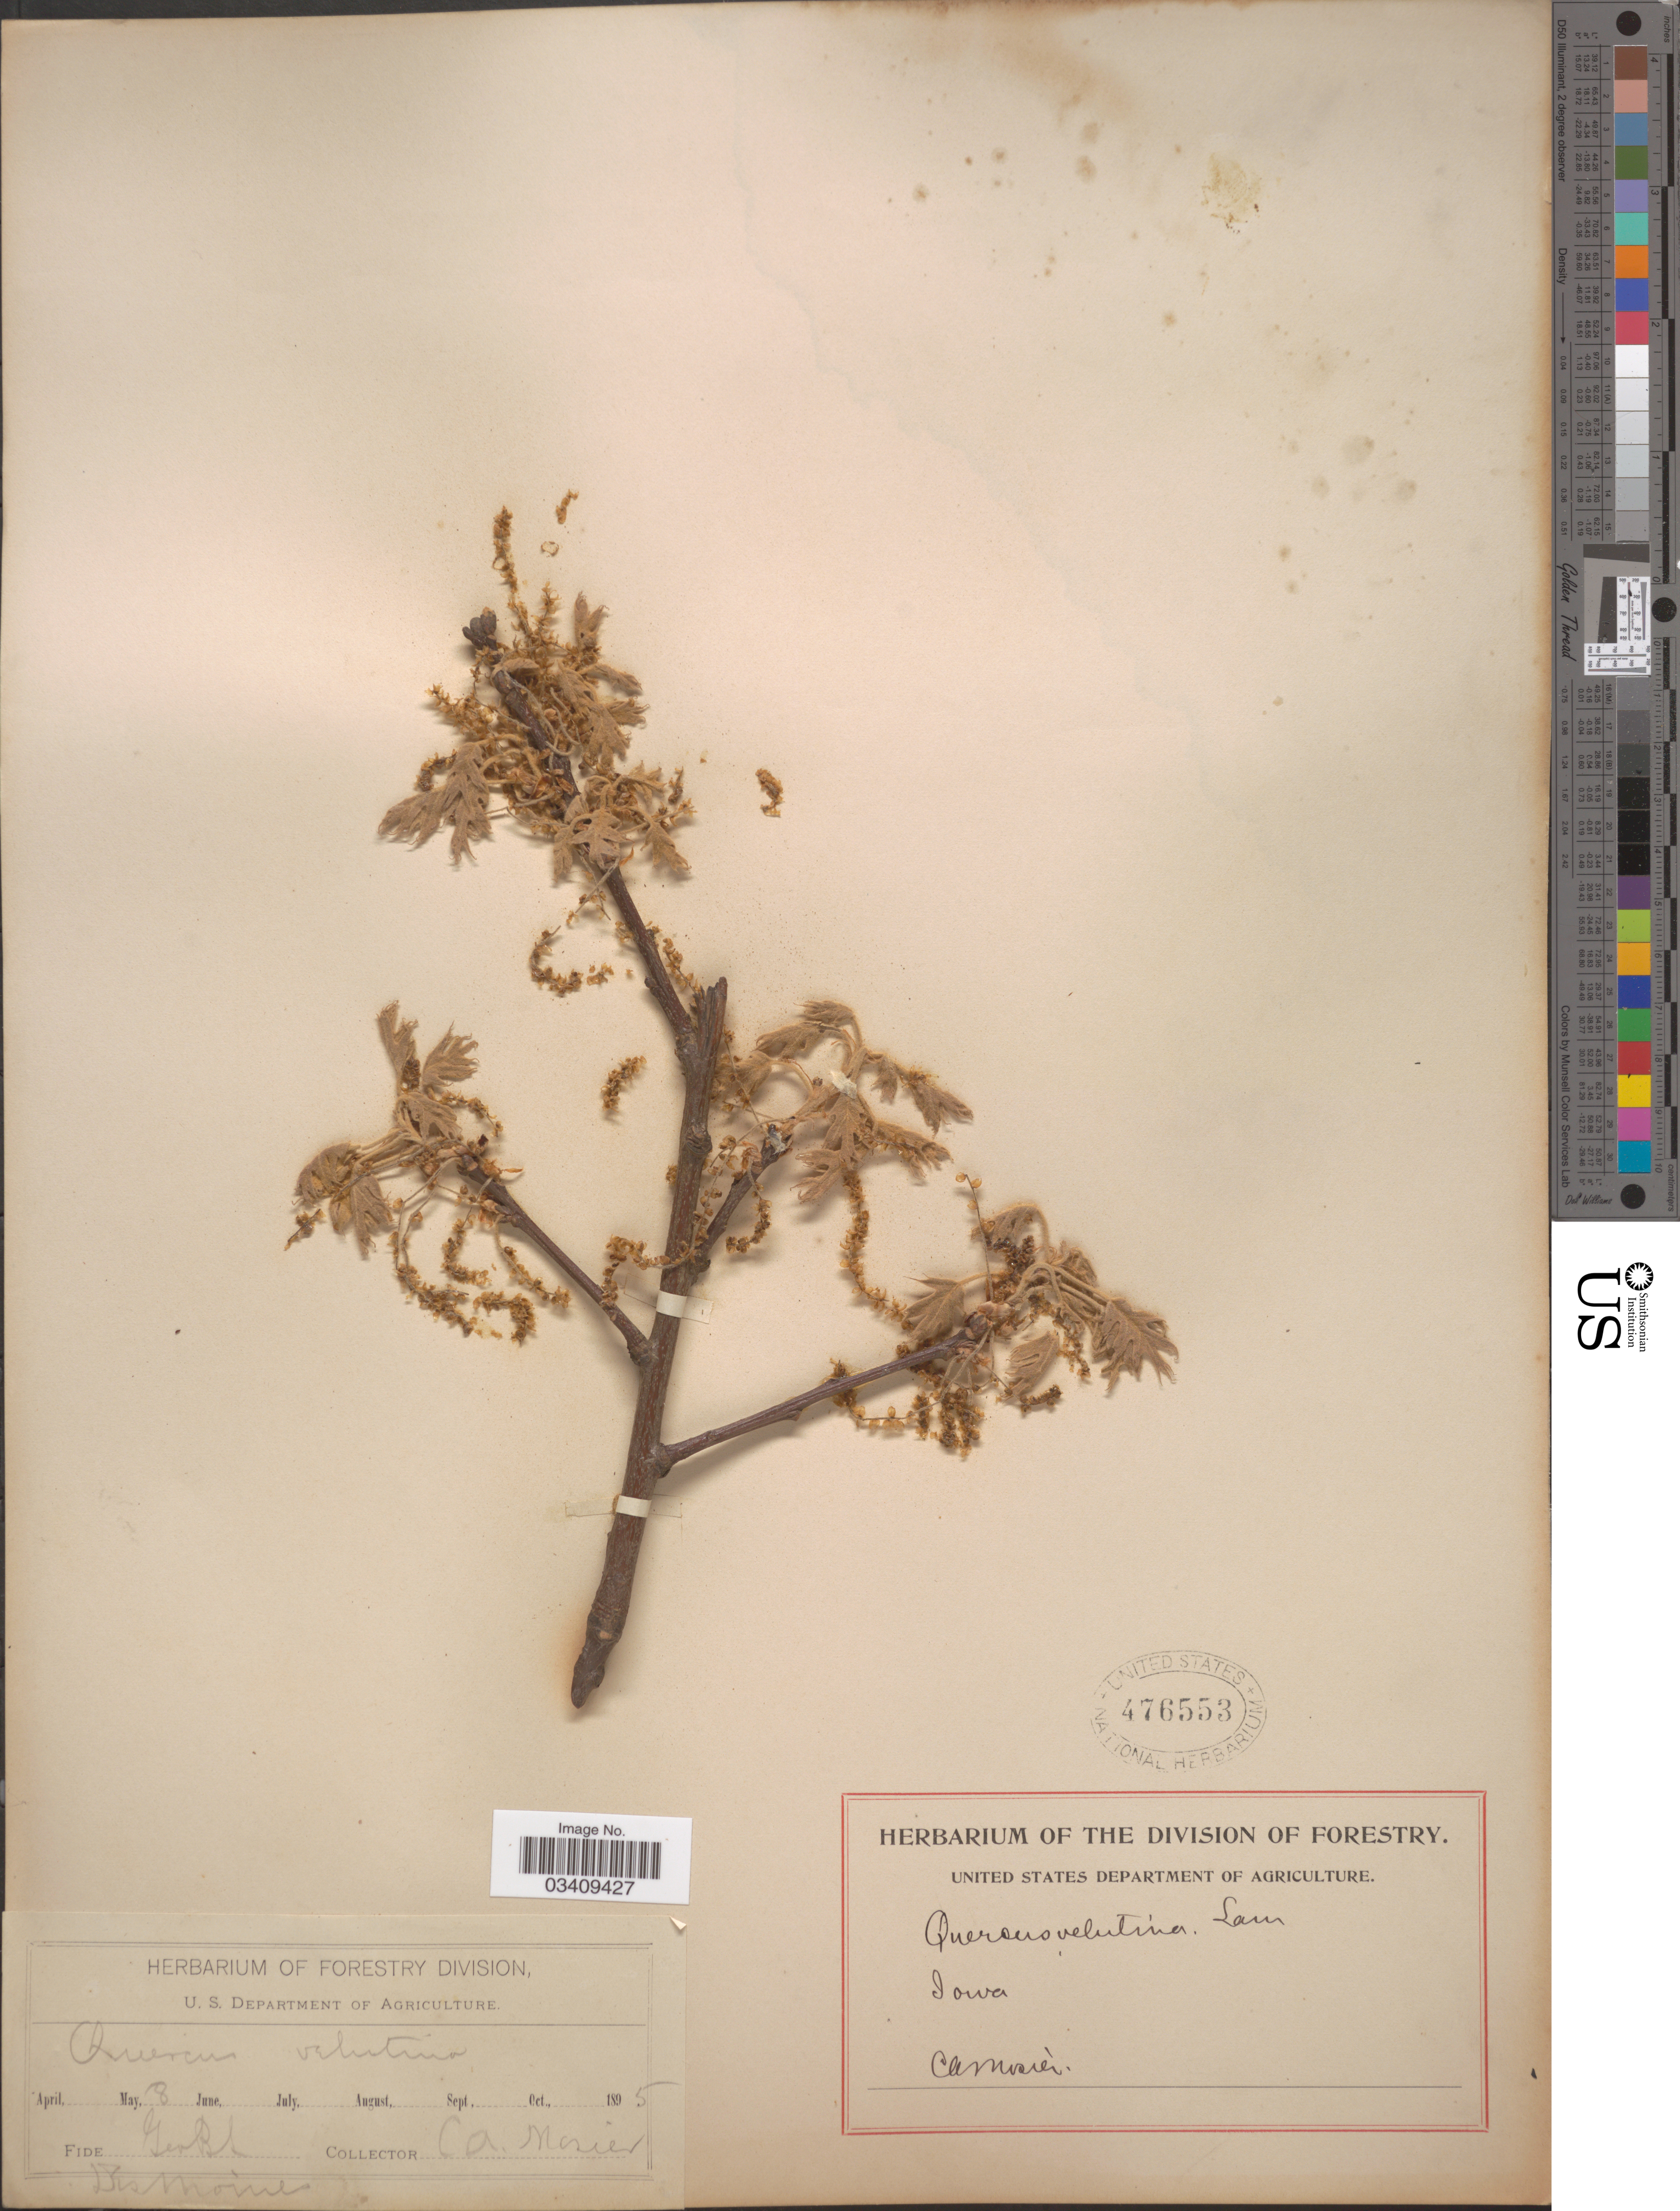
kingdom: Plantae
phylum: Tracheophyta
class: Magnoliopsida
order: Fagales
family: Fagaceae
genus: Quercus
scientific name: Quercus velutina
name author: Lam.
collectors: C. A. Mosier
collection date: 1895-05-08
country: United States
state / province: Iowa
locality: Des Moines.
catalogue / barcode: US 476553